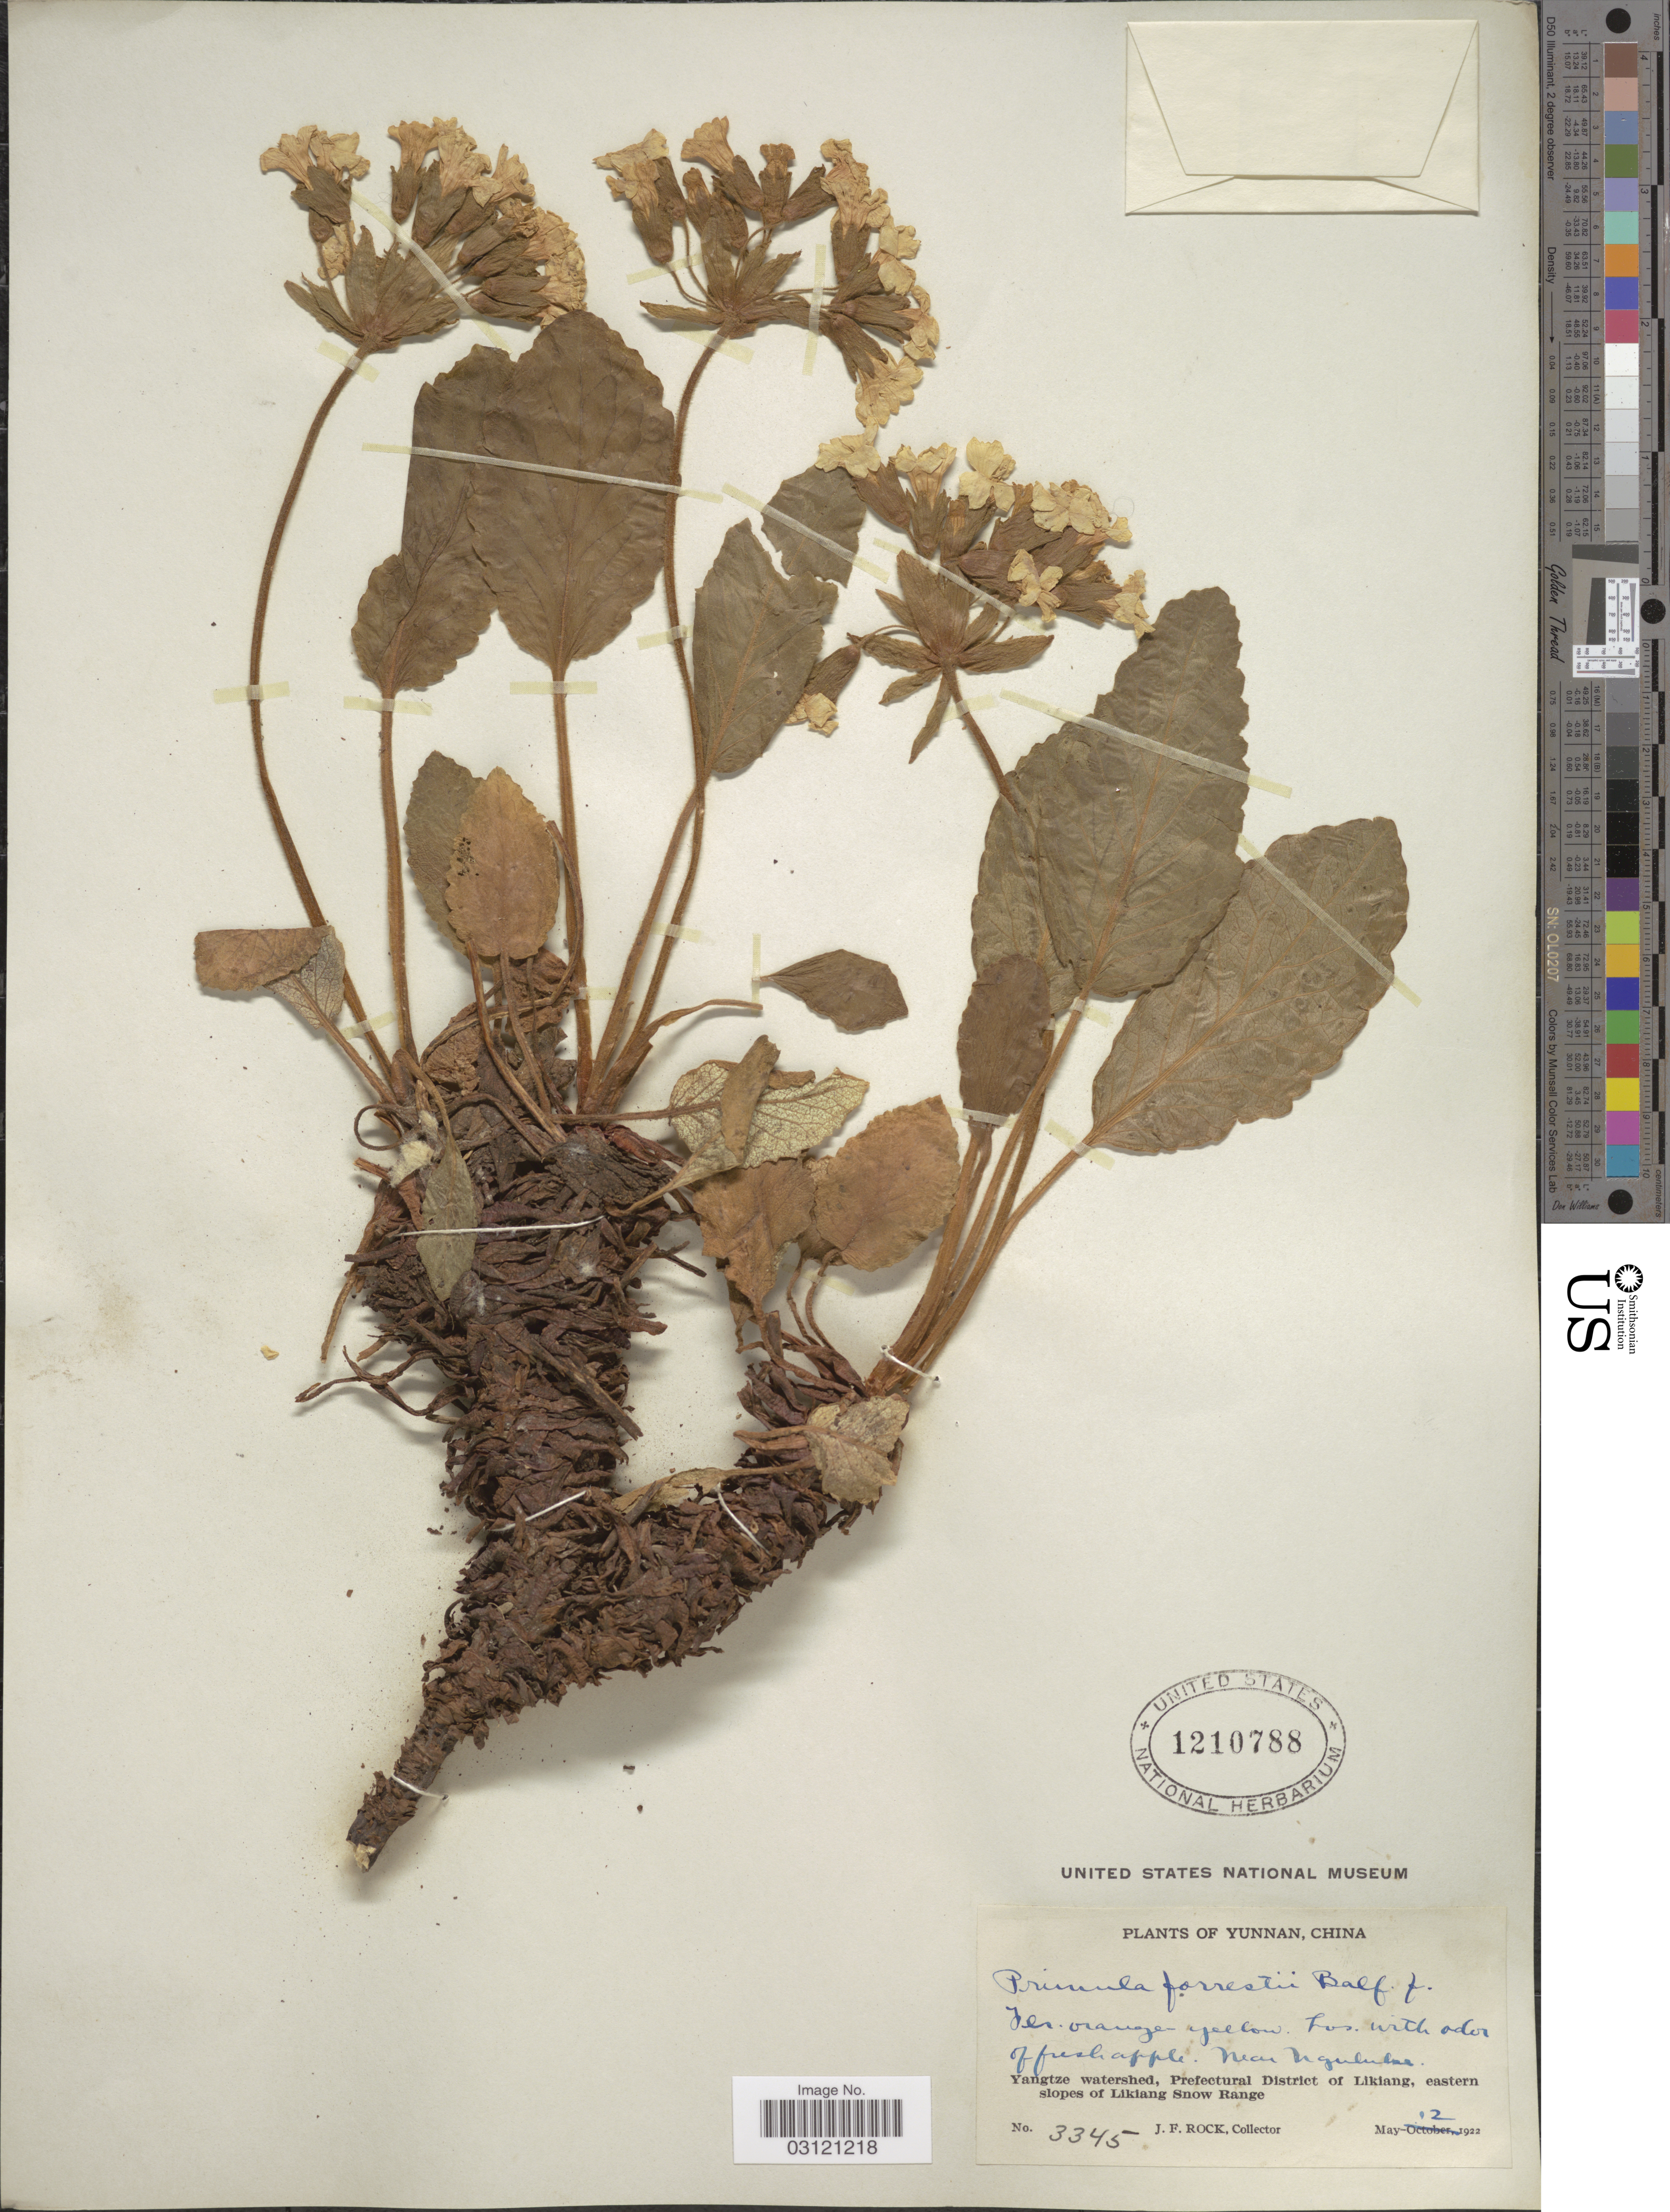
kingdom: Plantae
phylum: Tracheophyta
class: Magnoliopsida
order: Ericales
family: Primulaceae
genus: Primula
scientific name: Primula forrestii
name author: Balf. f. in Forrest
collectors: J. Rock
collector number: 3345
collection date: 1922-05-12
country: China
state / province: Yunnan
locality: Yangtze watershed, Prefectural District of Likiang, eastern slopes of Likiang Snow Range. Near Nguluke.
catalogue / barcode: US 1210788